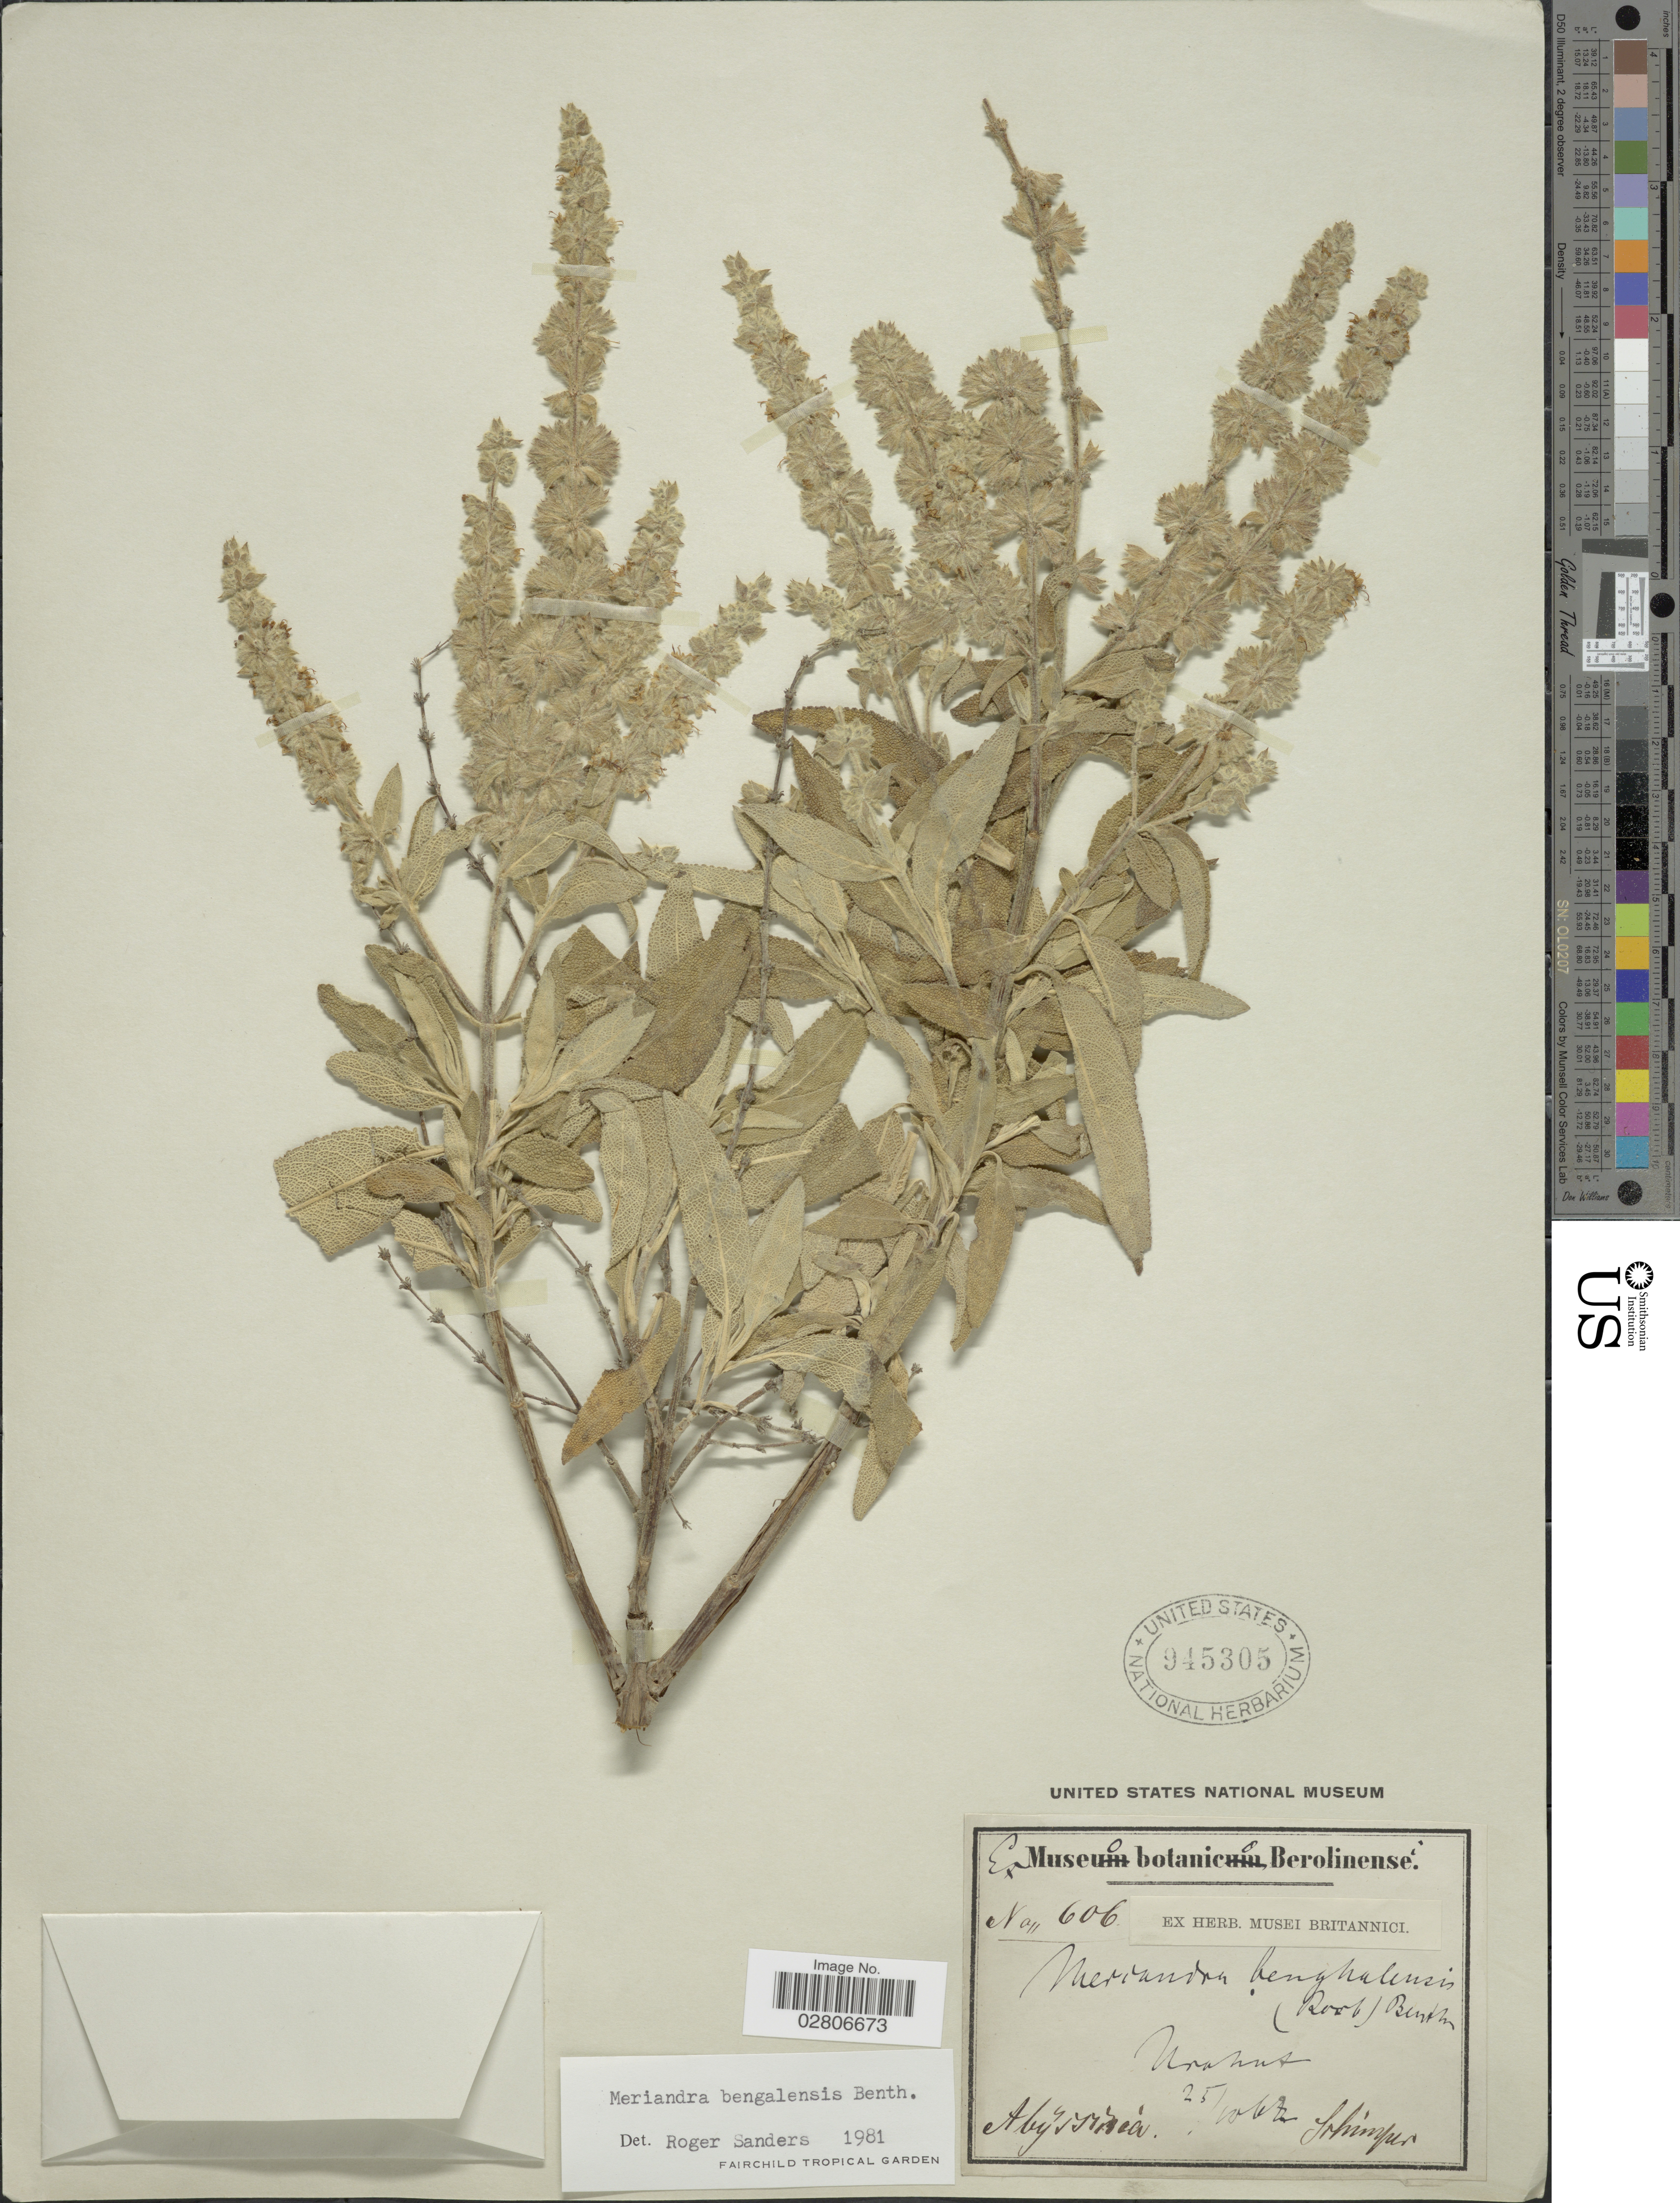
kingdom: Plantae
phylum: Tracheophyta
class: Magnoliopsida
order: Lamiales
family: Lamiaceae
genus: Meriandra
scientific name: Meriandra dianthera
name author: (A. Roth ex Roem. & Schult.) Briq.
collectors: -. Schimper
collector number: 606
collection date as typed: Transcribed d/m/y: 25/10/68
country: Eritrea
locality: Urahut [interpreted], Abÿssinia.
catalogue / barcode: US 945305